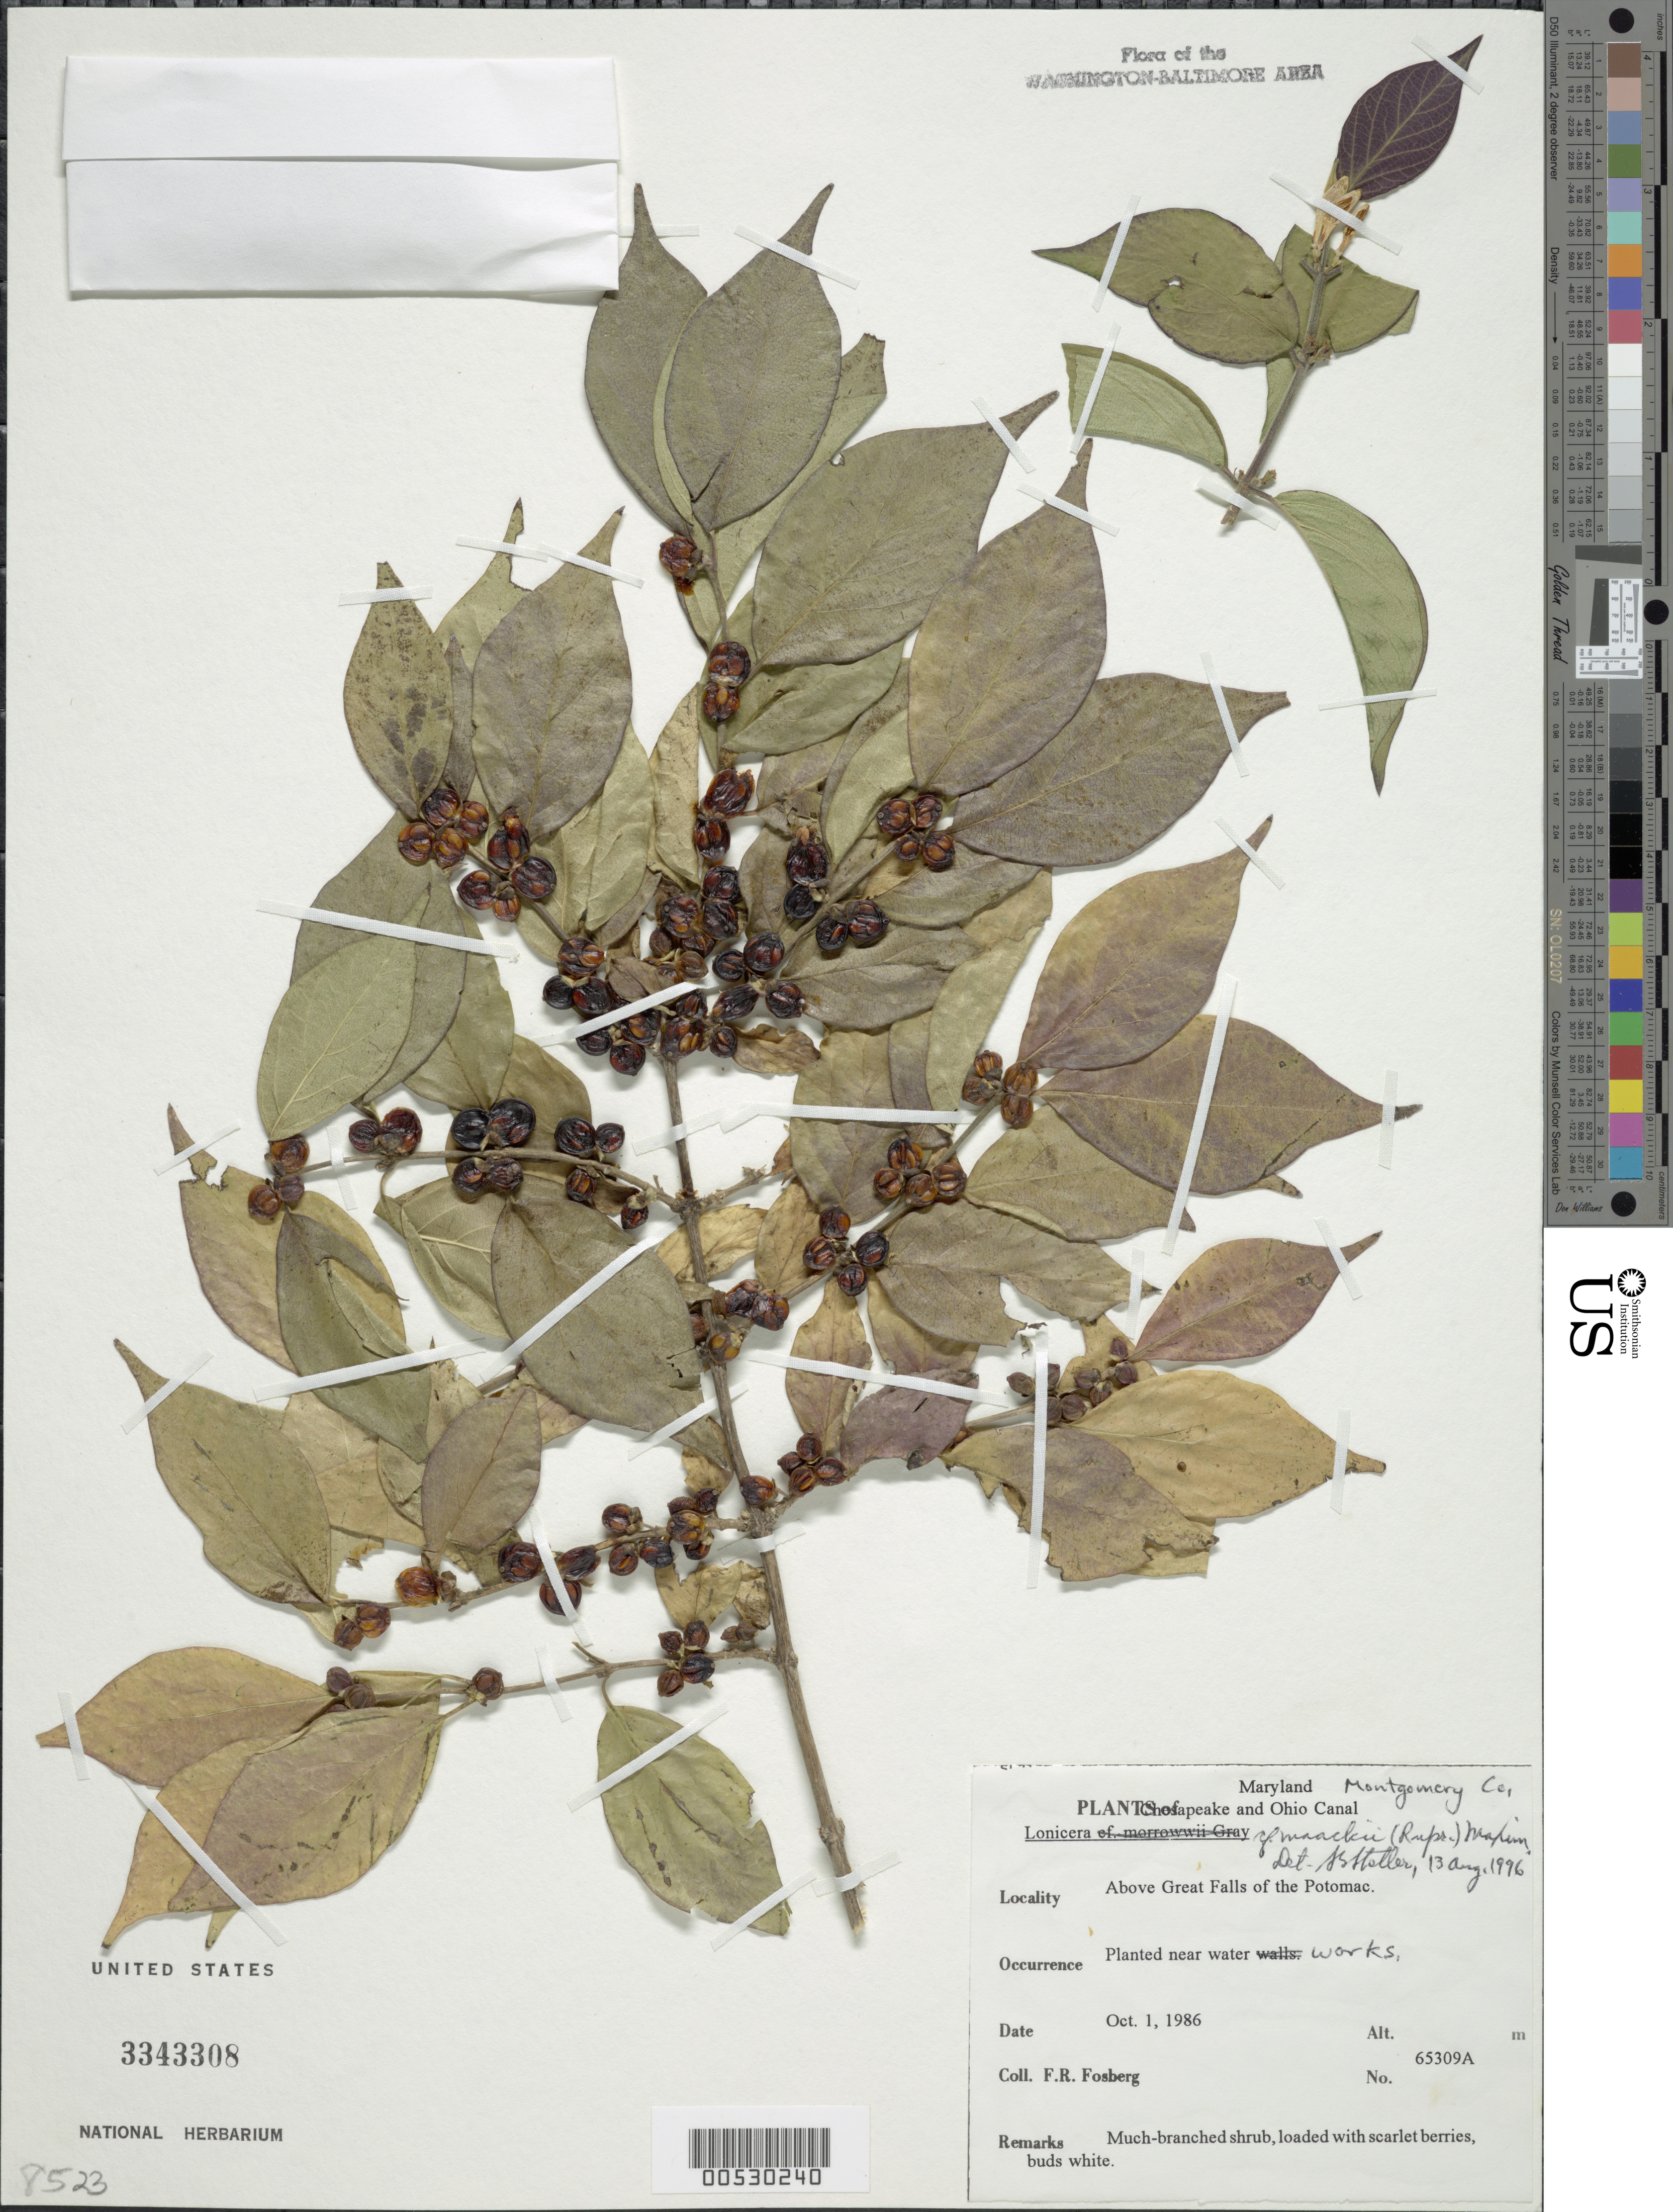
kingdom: Plantae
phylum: Tracheophyta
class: Magnoliopsida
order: Dipsacales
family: Caprifoliaceae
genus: Lonicera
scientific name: Lonicera maackii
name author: (Rupr.) Maxim.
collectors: F. R. Fosberg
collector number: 65309A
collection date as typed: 01 Oct 1986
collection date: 1986-10-01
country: United States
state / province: Maryland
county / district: Montgomery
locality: Above Great Falls of the Potomac River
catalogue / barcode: US 3343308